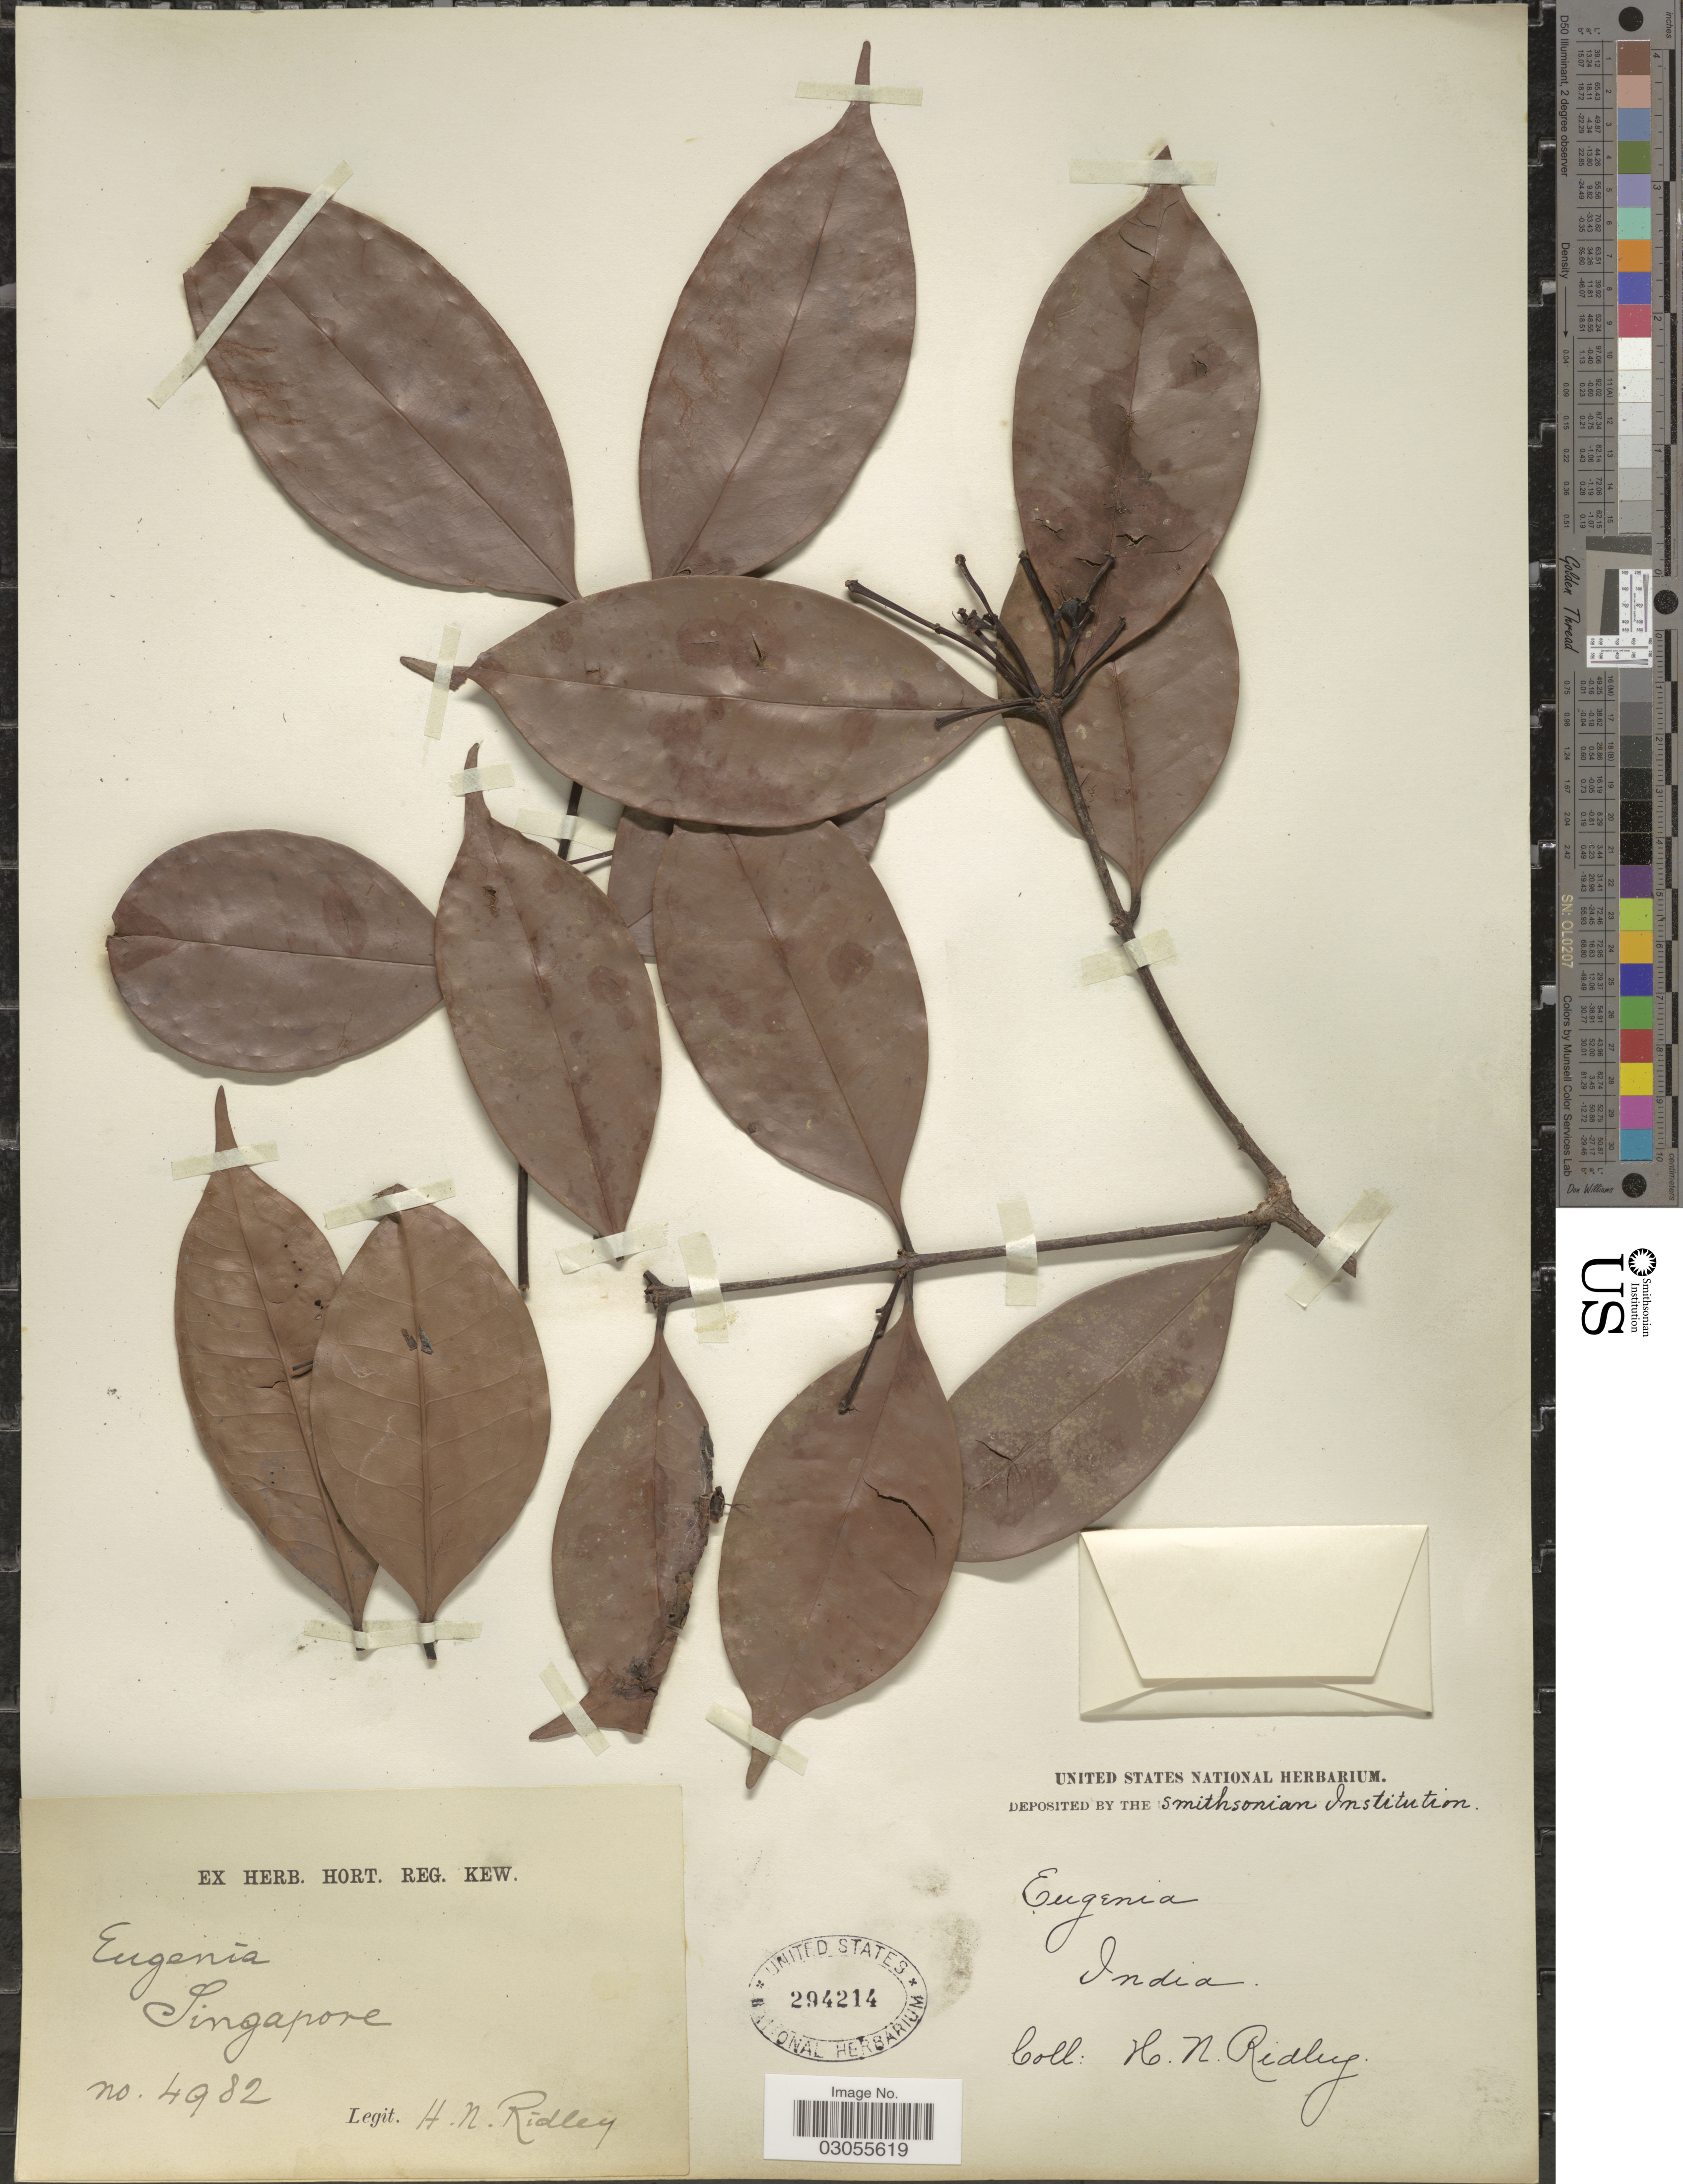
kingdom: Plantae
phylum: Tracheophyta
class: Magnoliopsida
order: Myrtales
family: Myrtaceae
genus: Eugenia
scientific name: Eugenia sp.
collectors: H. N. Ridley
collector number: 4982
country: Singapore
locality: Singapore. India.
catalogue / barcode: US 294214